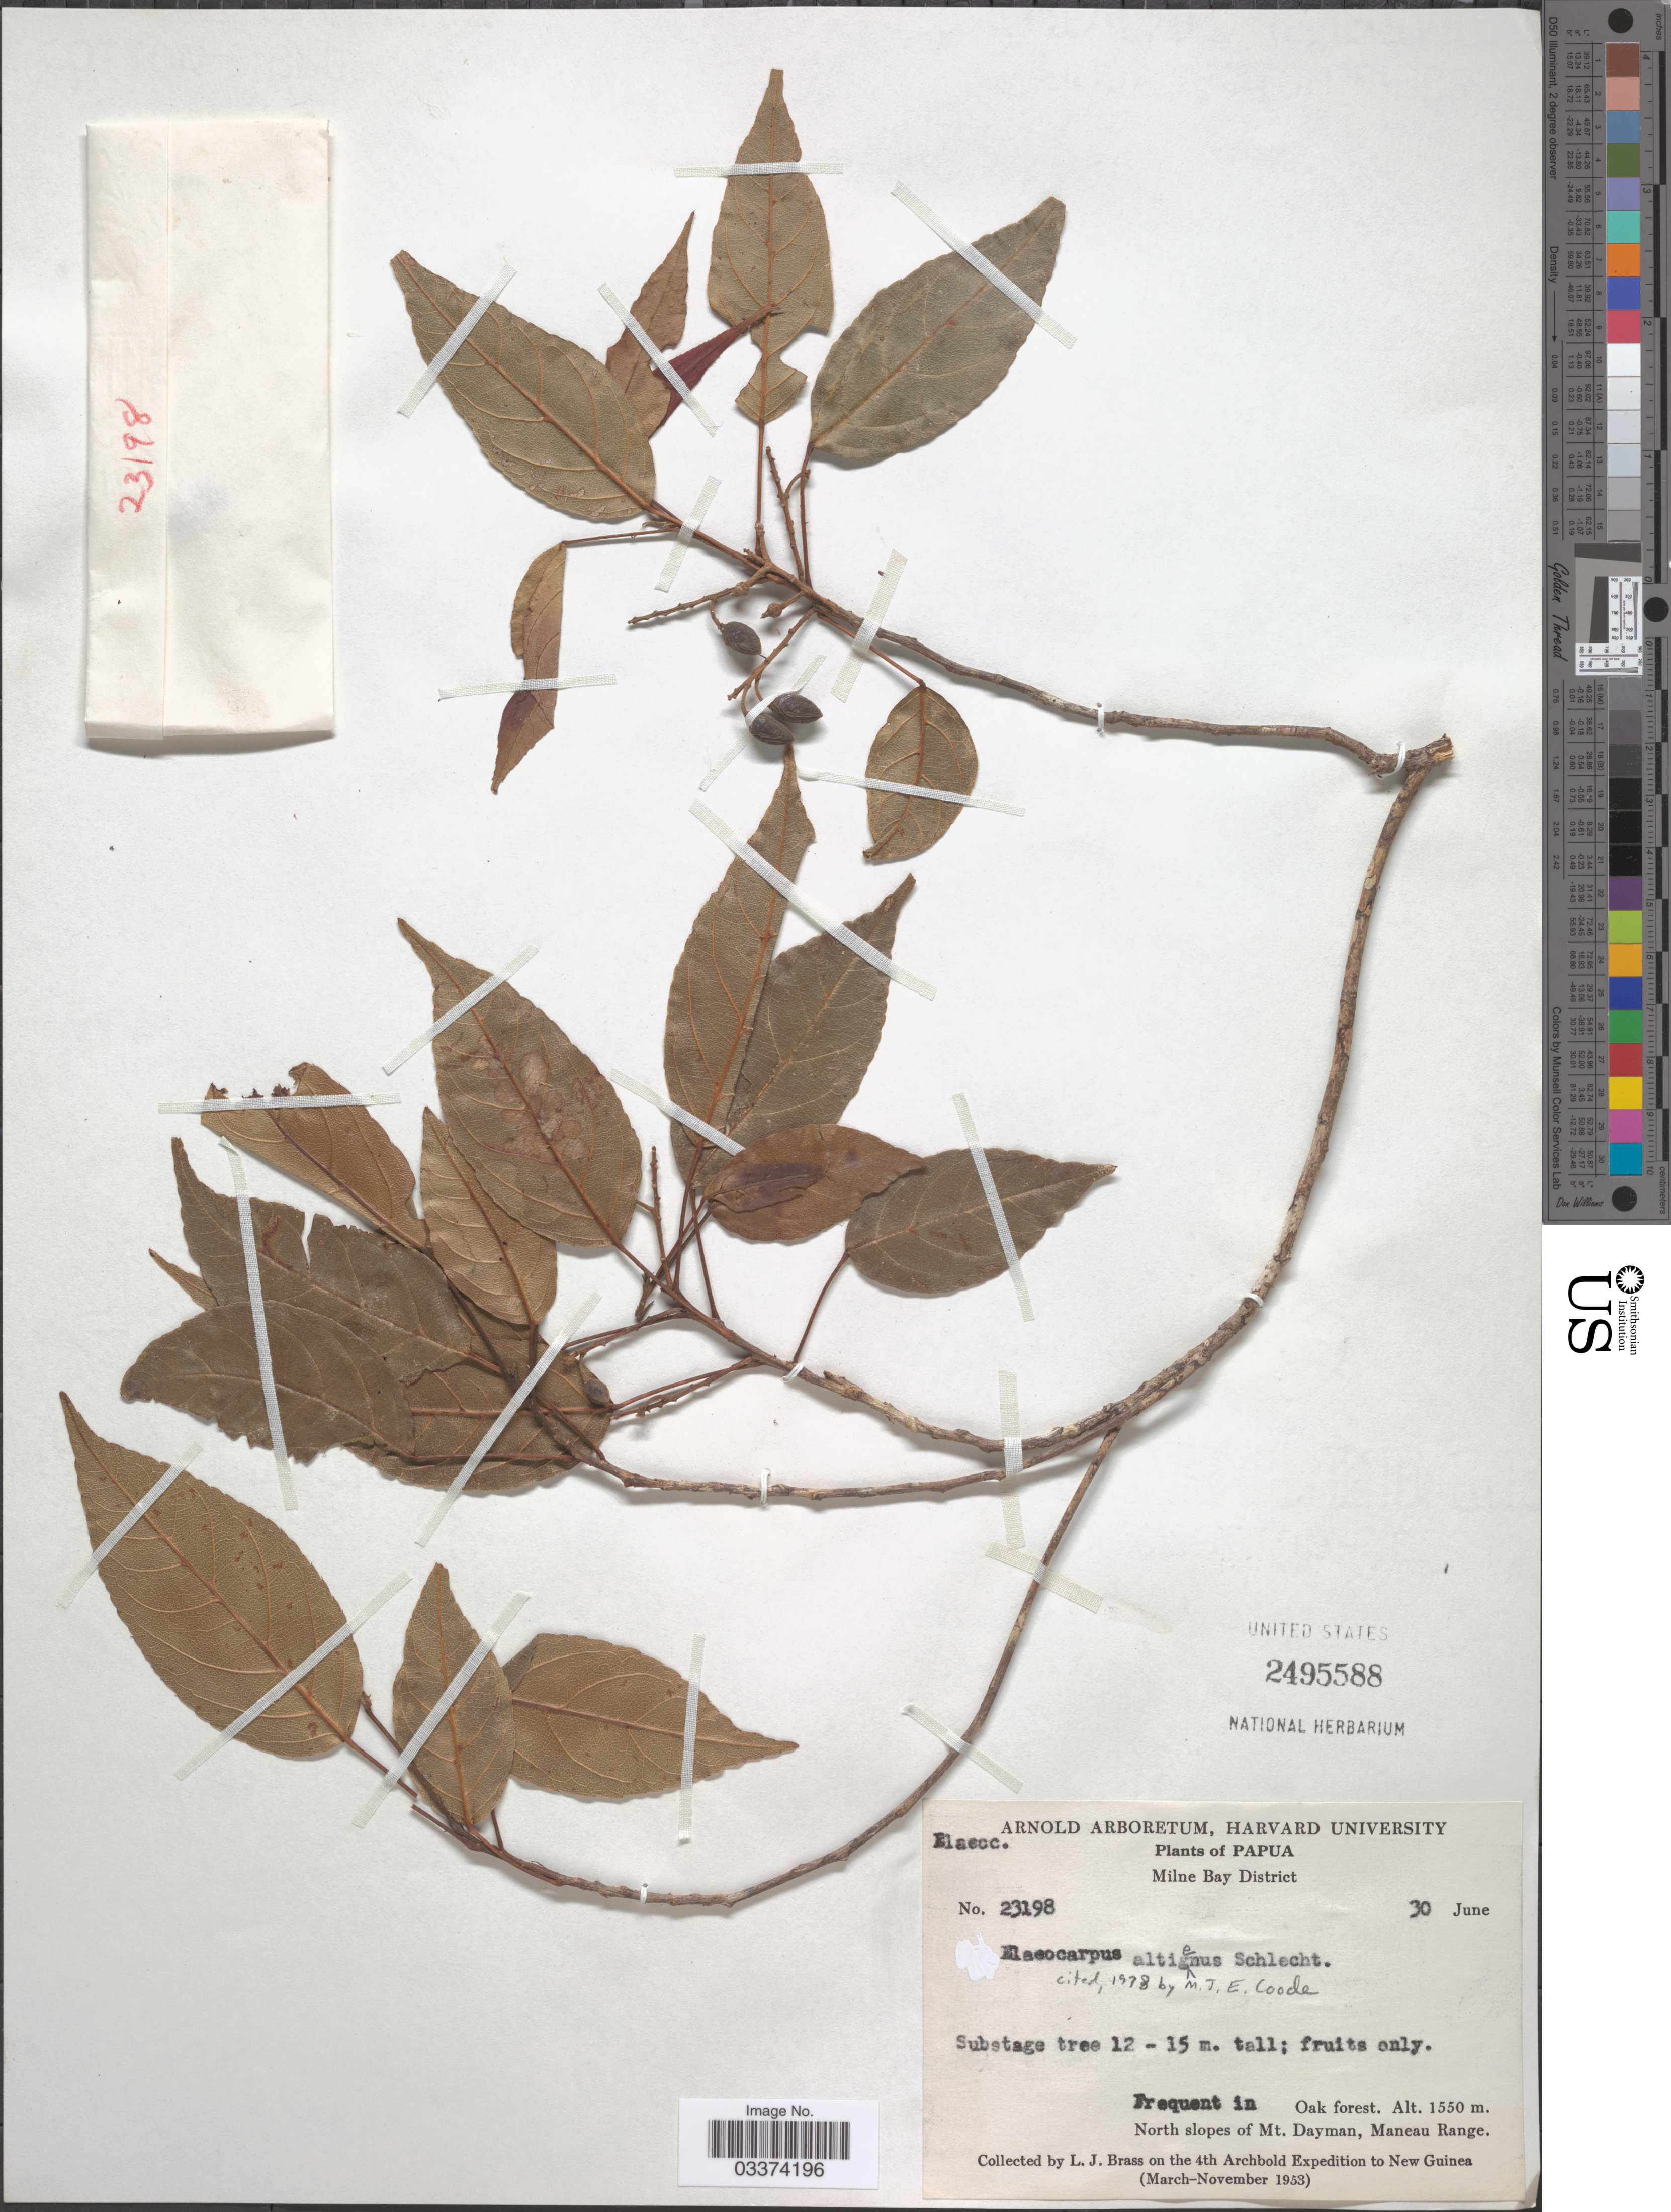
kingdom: Plantae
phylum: Tracheophyta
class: Magnoliopsida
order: Oxalidales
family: Elaeocarpaceae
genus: Elaeocarpus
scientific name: Elaeocarpus altigenus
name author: Schltr.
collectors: L. J. Brass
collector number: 23198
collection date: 1953-06-30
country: Papua New Guinea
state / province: Milne Bay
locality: Papua. Milne Bay District. North slopes of Mt. Dayman, Maneau Range. New Guinea.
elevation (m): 1550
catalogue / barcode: US 2495588